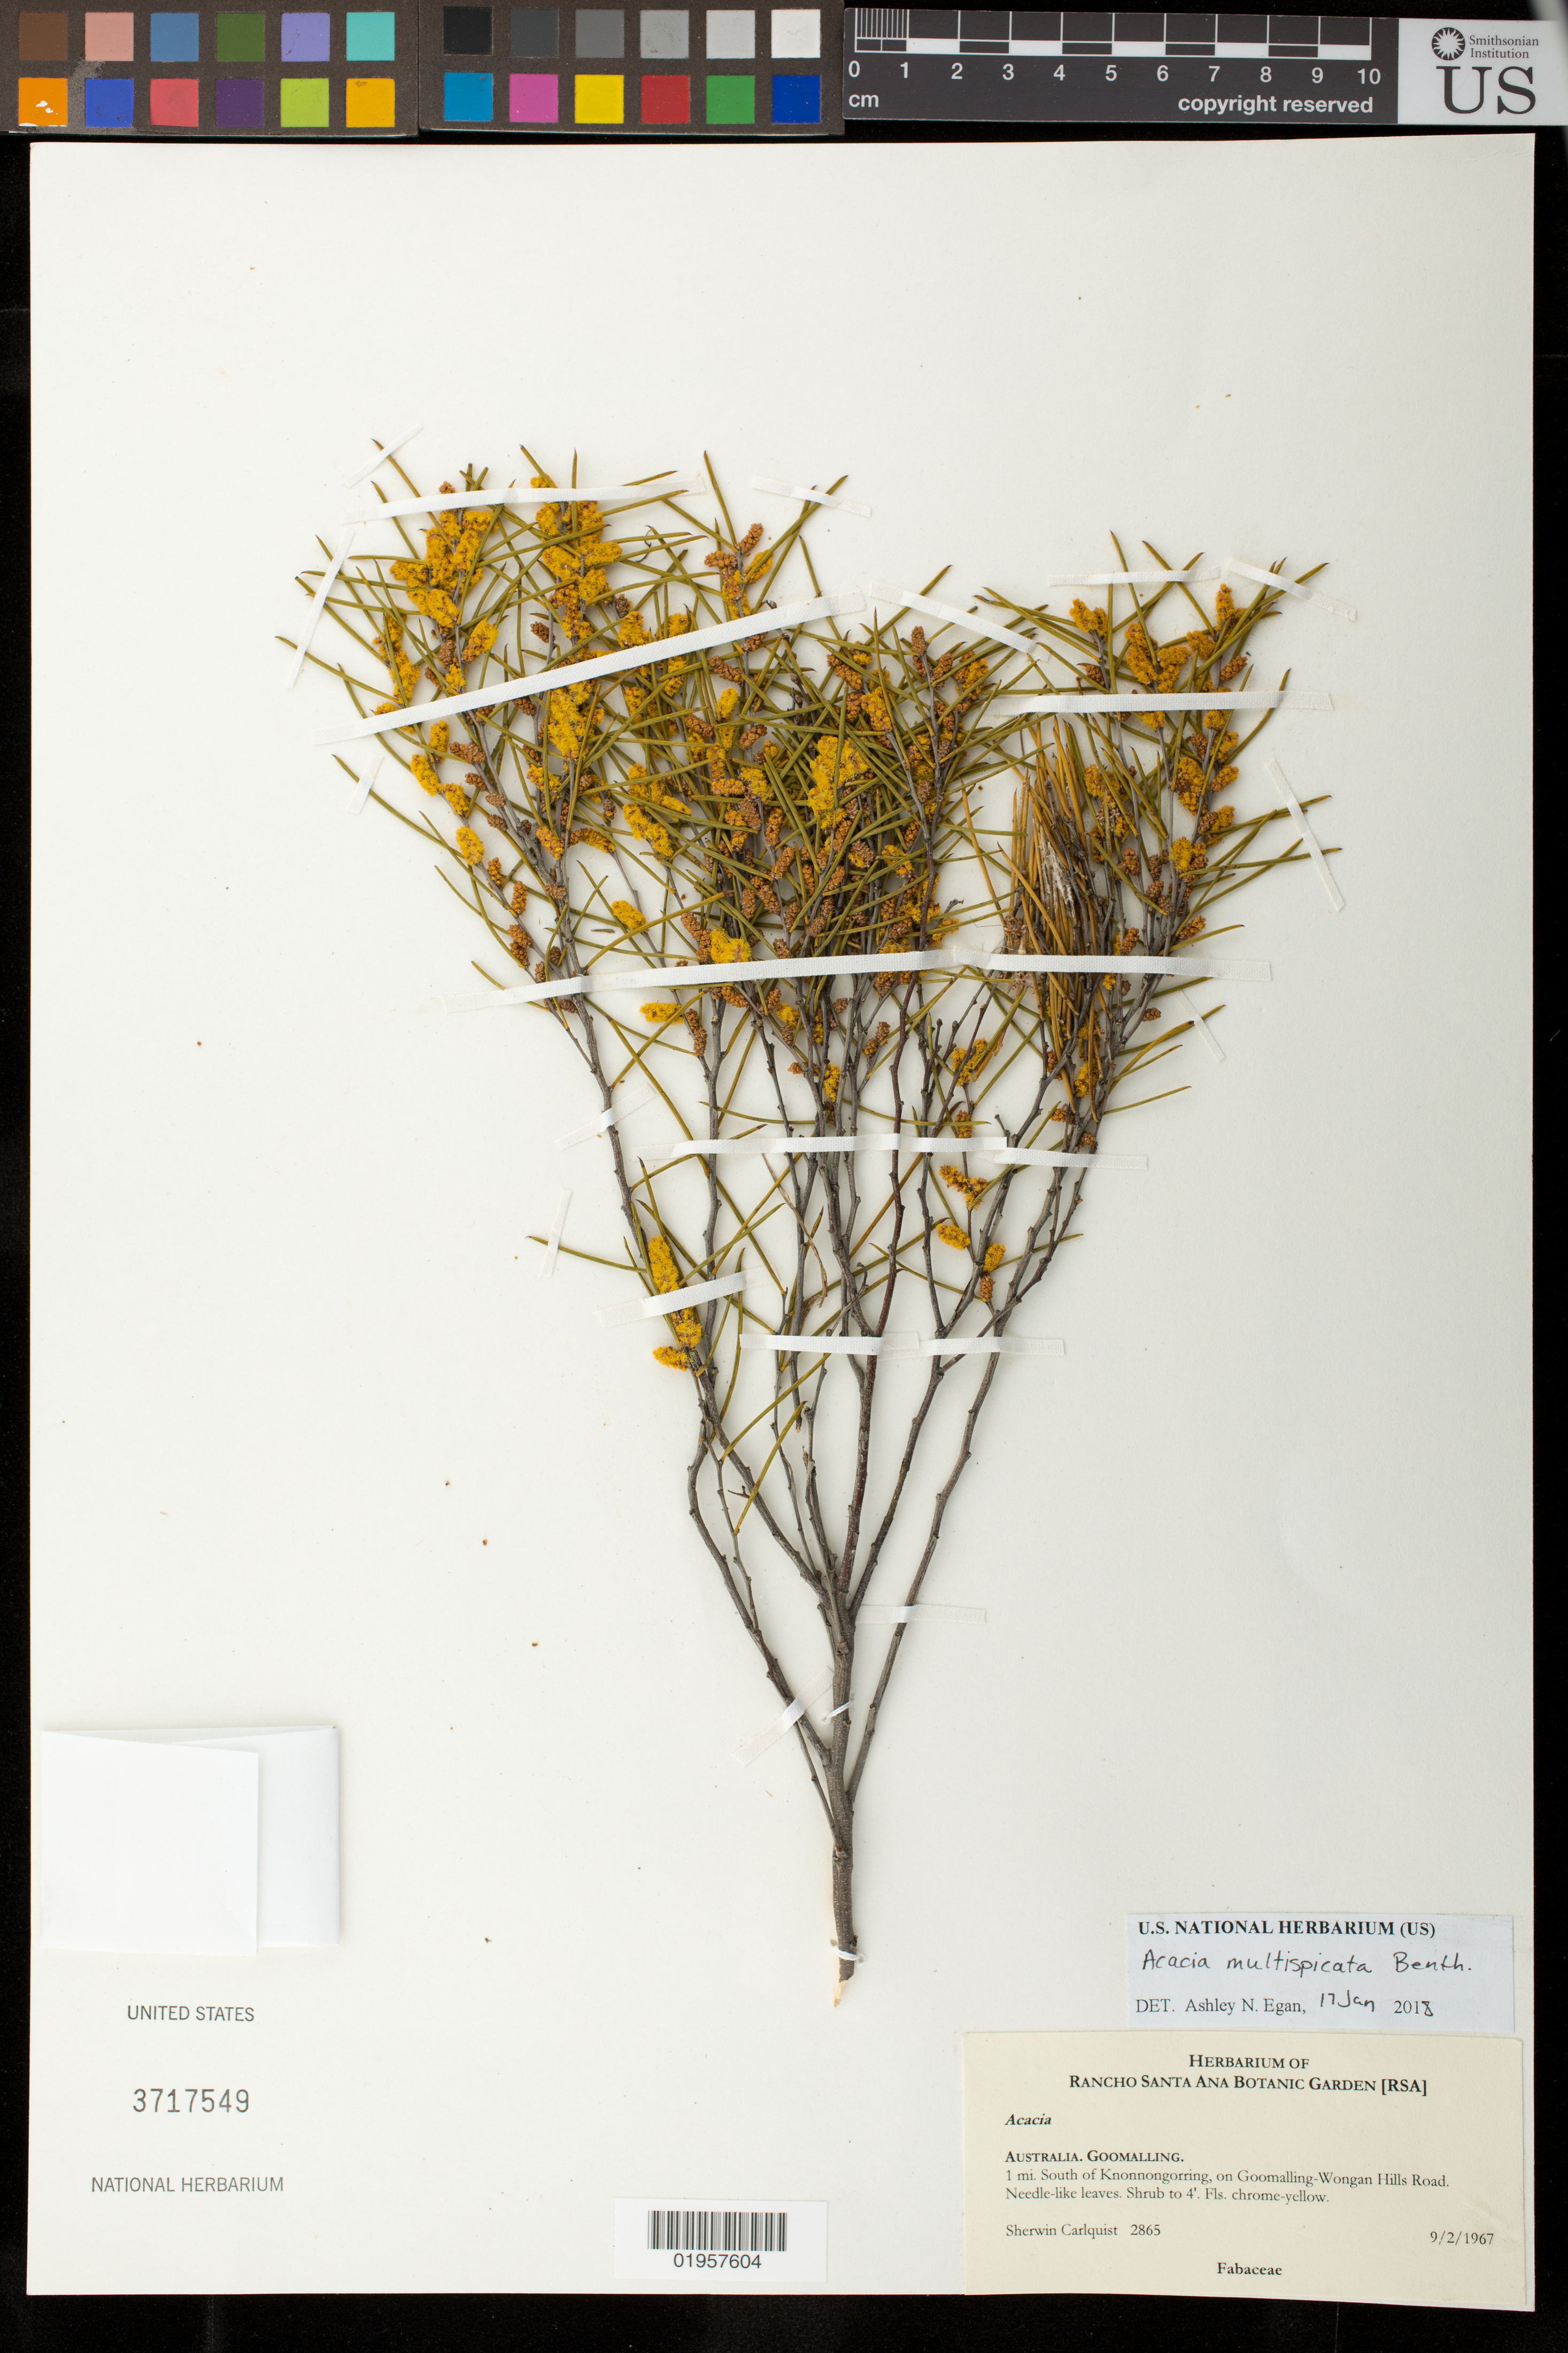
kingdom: Plantae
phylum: Tracheophyta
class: Magnoliopsida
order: Fabales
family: Fabaceae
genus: Acacia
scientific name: Acacia multispicata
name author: Benth.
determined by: Egan, Ashley N., (US), Smithsonian Institution - National Museum of Natural History (UNITED STATES)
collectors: S. Carlquist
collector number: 2865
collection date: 1967-09-02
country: Australia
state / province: Western Australia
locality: Goomalling, 1 mi. S of Knonnongorring, on Goomalling-Wongan Hills Road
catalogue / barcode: US 3717549